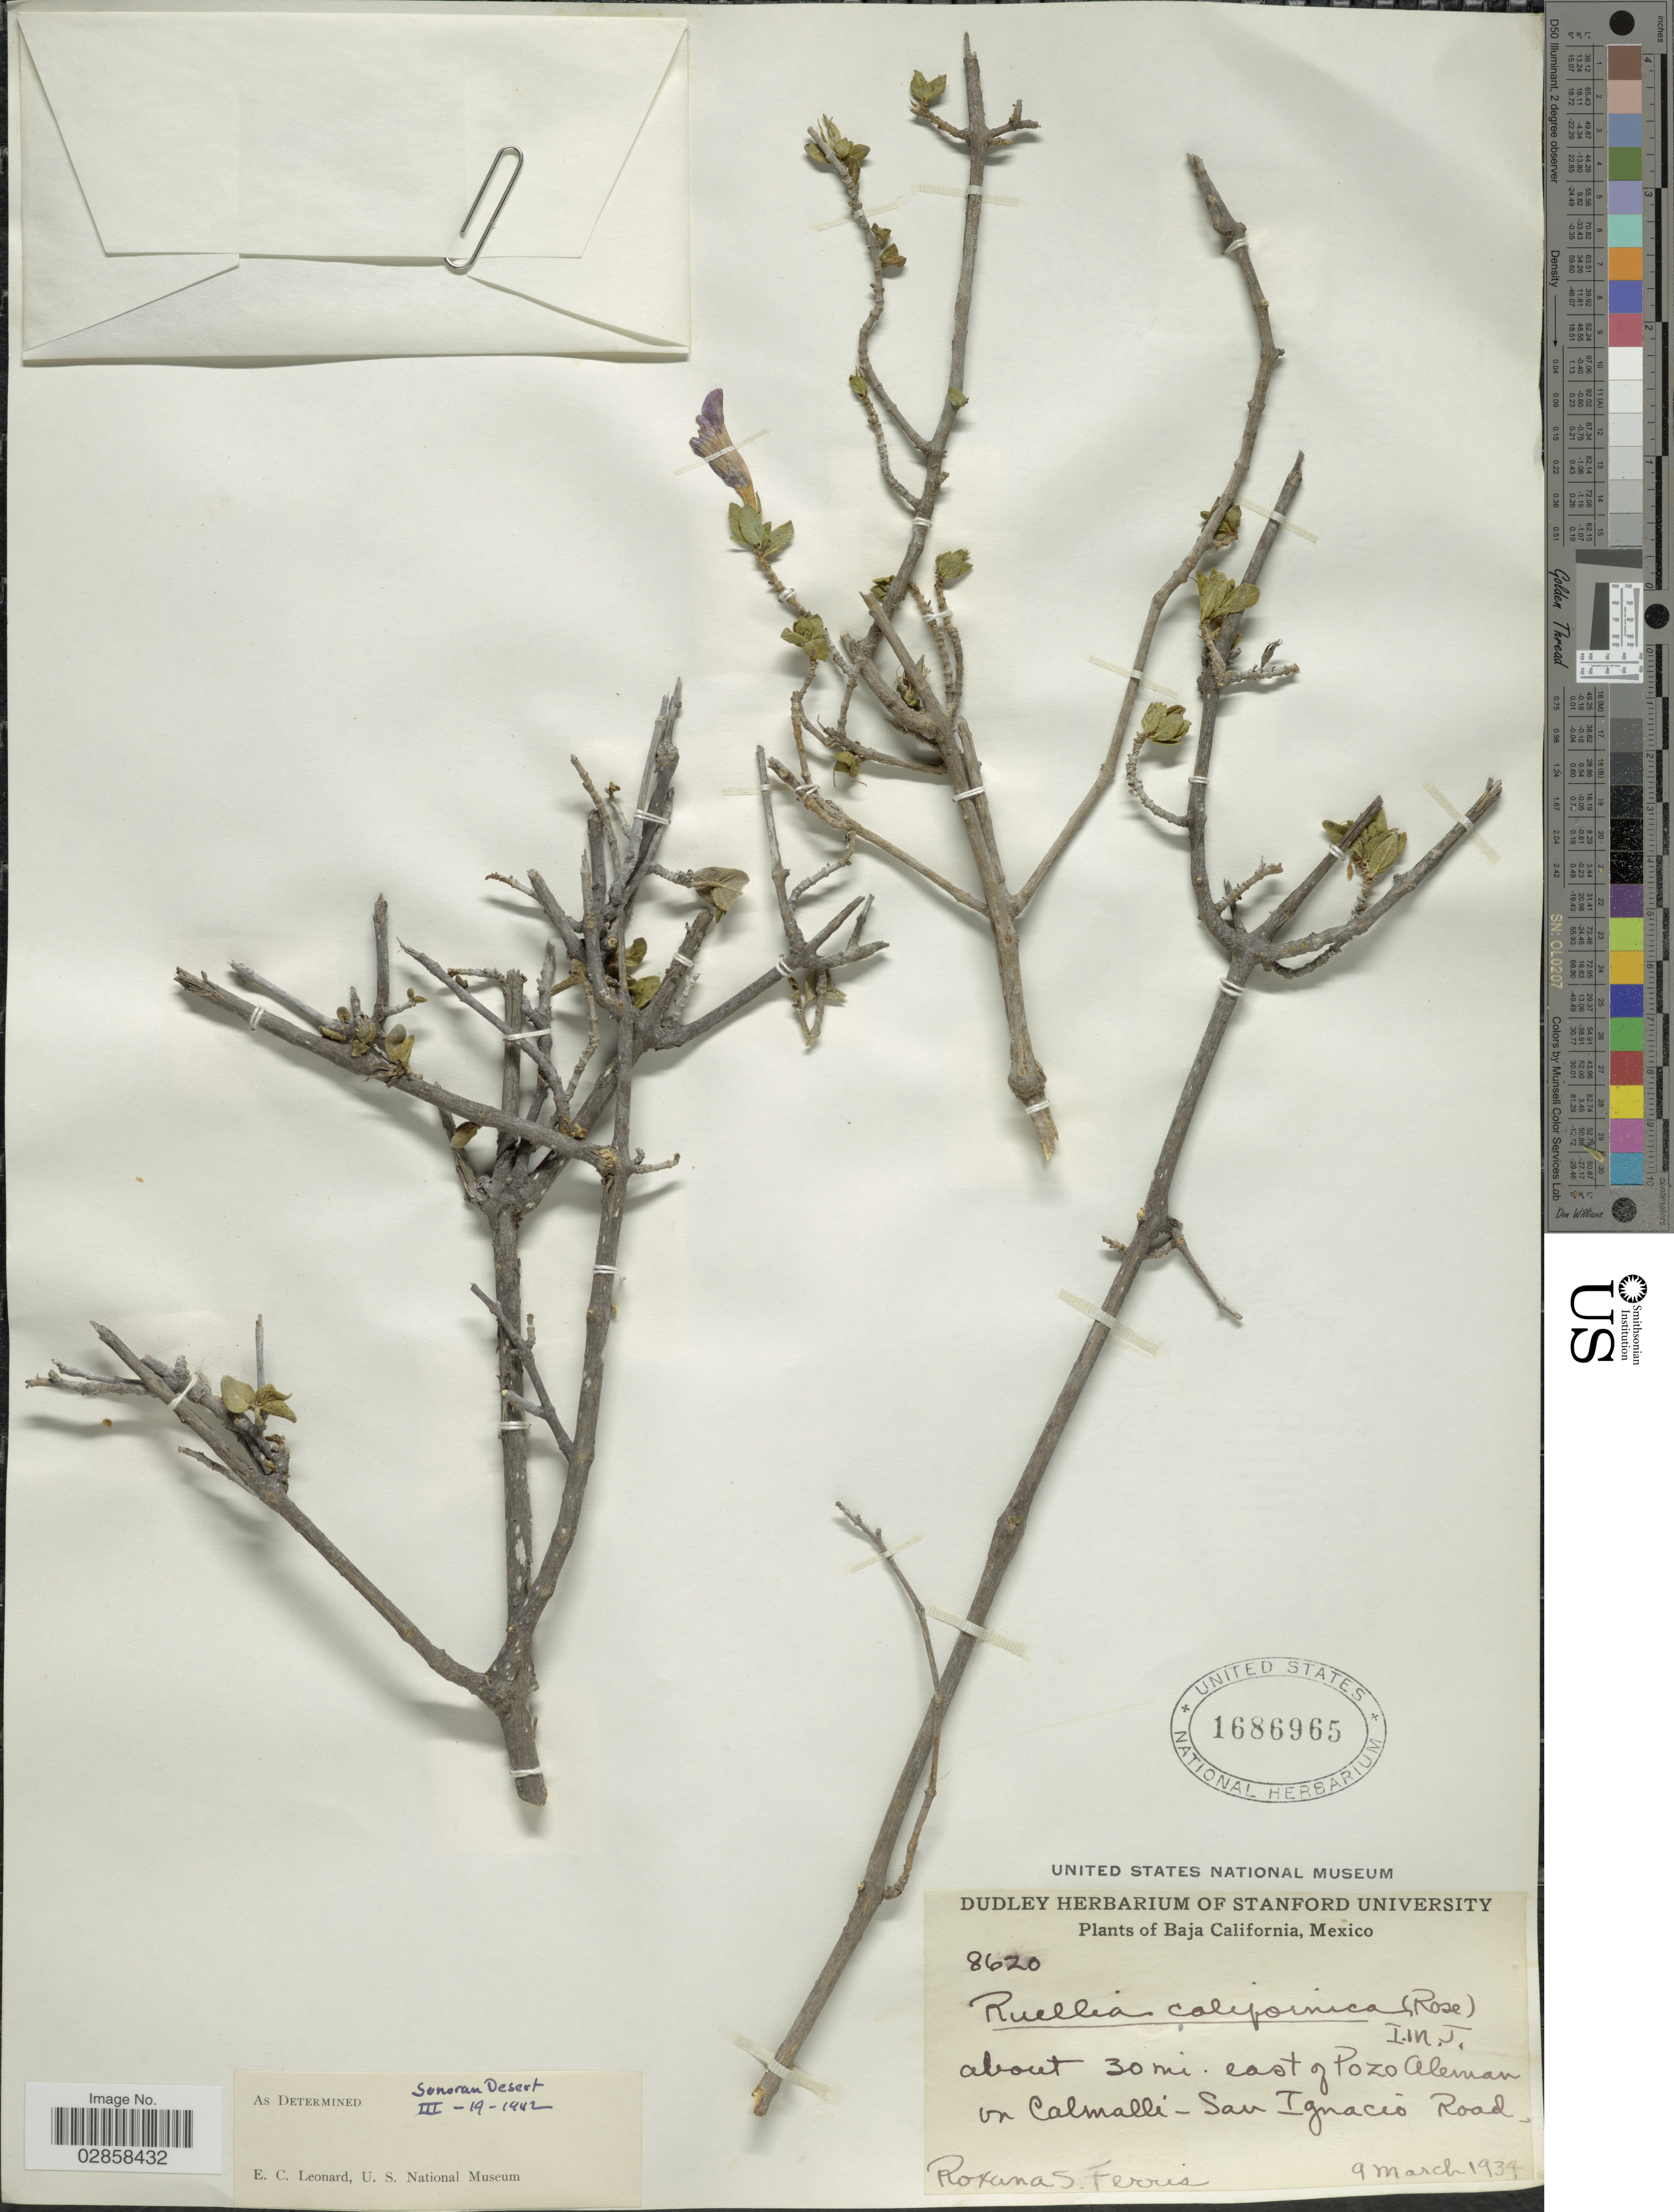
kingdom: Plantae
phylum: Tracheophyta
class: Magnoliopsida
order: Lamiales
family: Acanthaceae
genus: Ruellia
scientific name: Ruellia californica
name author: (Rose) I.M. Johnst.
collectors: R. S. Ferris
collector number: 8620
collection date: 1934-03-09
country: Mexico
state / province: Baja California Sur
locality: About 30 mi. east of Pozo Aleman on Calmalli-San Ignacio Road.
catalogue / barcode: US 1686965